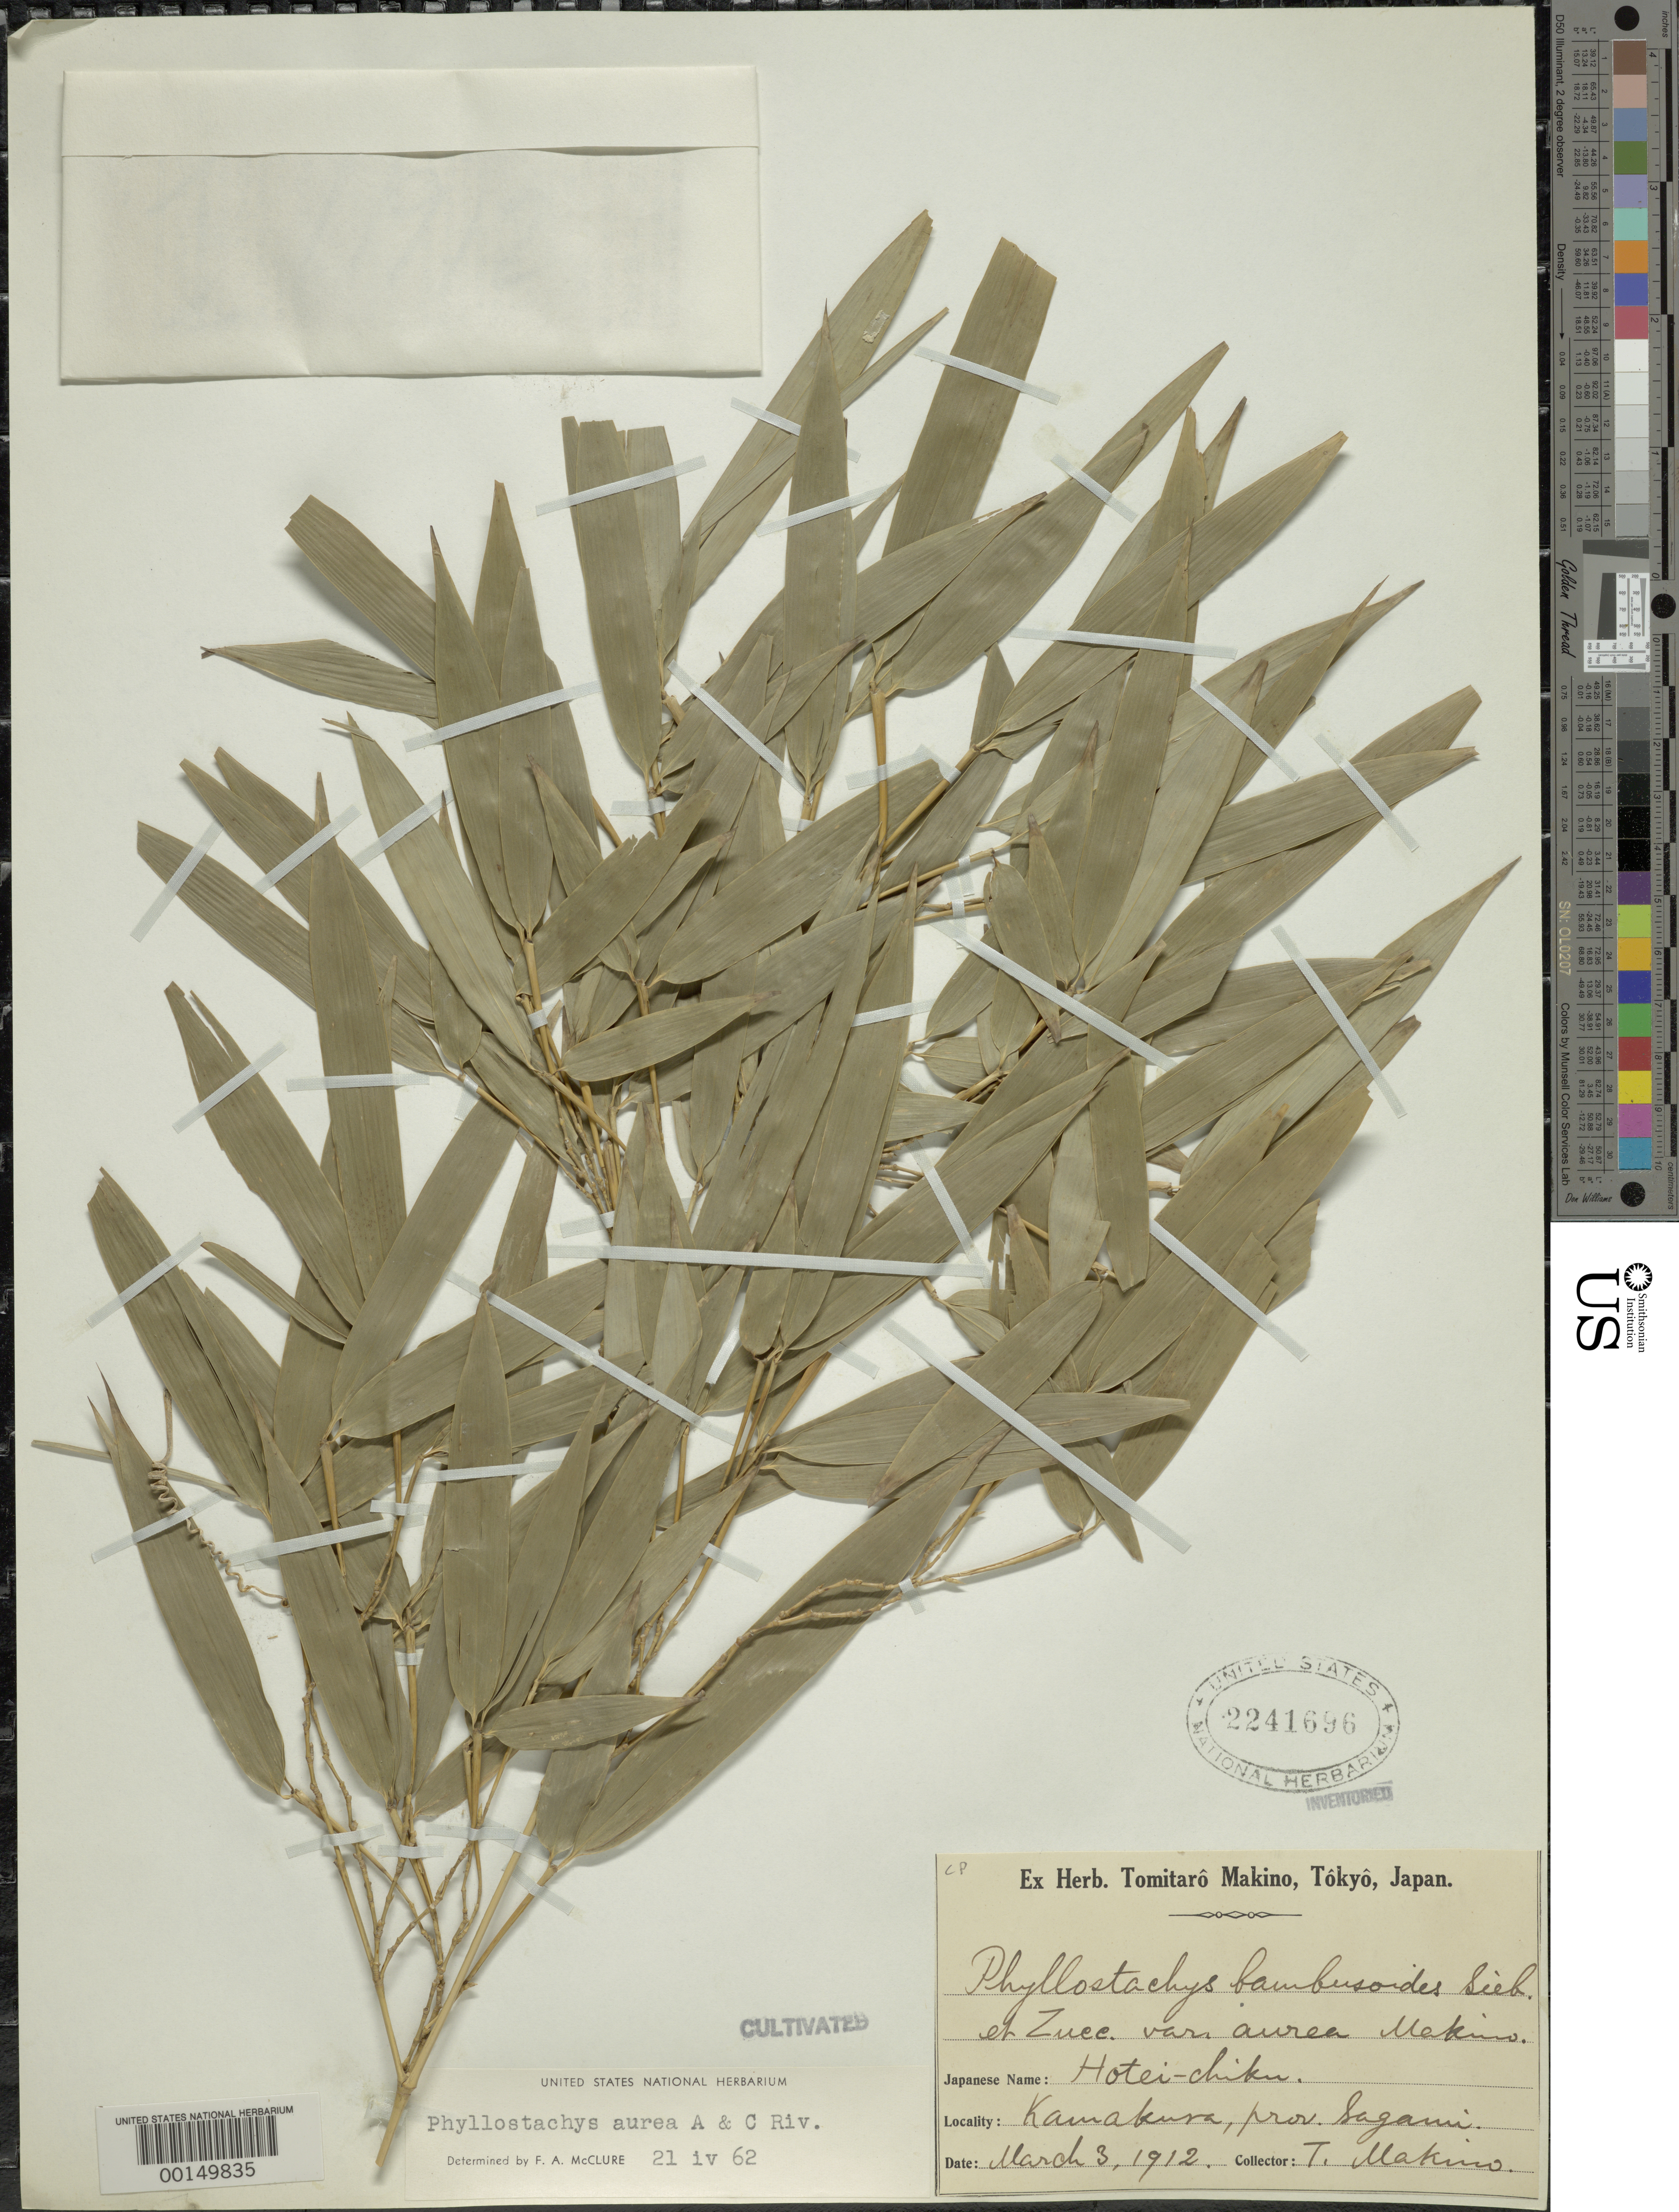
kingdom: Plantae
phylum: Tracheophyta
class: Liliopsida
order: Poales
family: Poaceae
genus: Phyllostachys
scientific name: Phyllostachys aurea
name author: Rivière & C. Rivière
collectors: T. Makino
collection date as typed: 03 Mar 1912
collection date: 1912-03-03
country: Japan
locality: Sagami, kamakura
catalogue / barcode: US 2241696